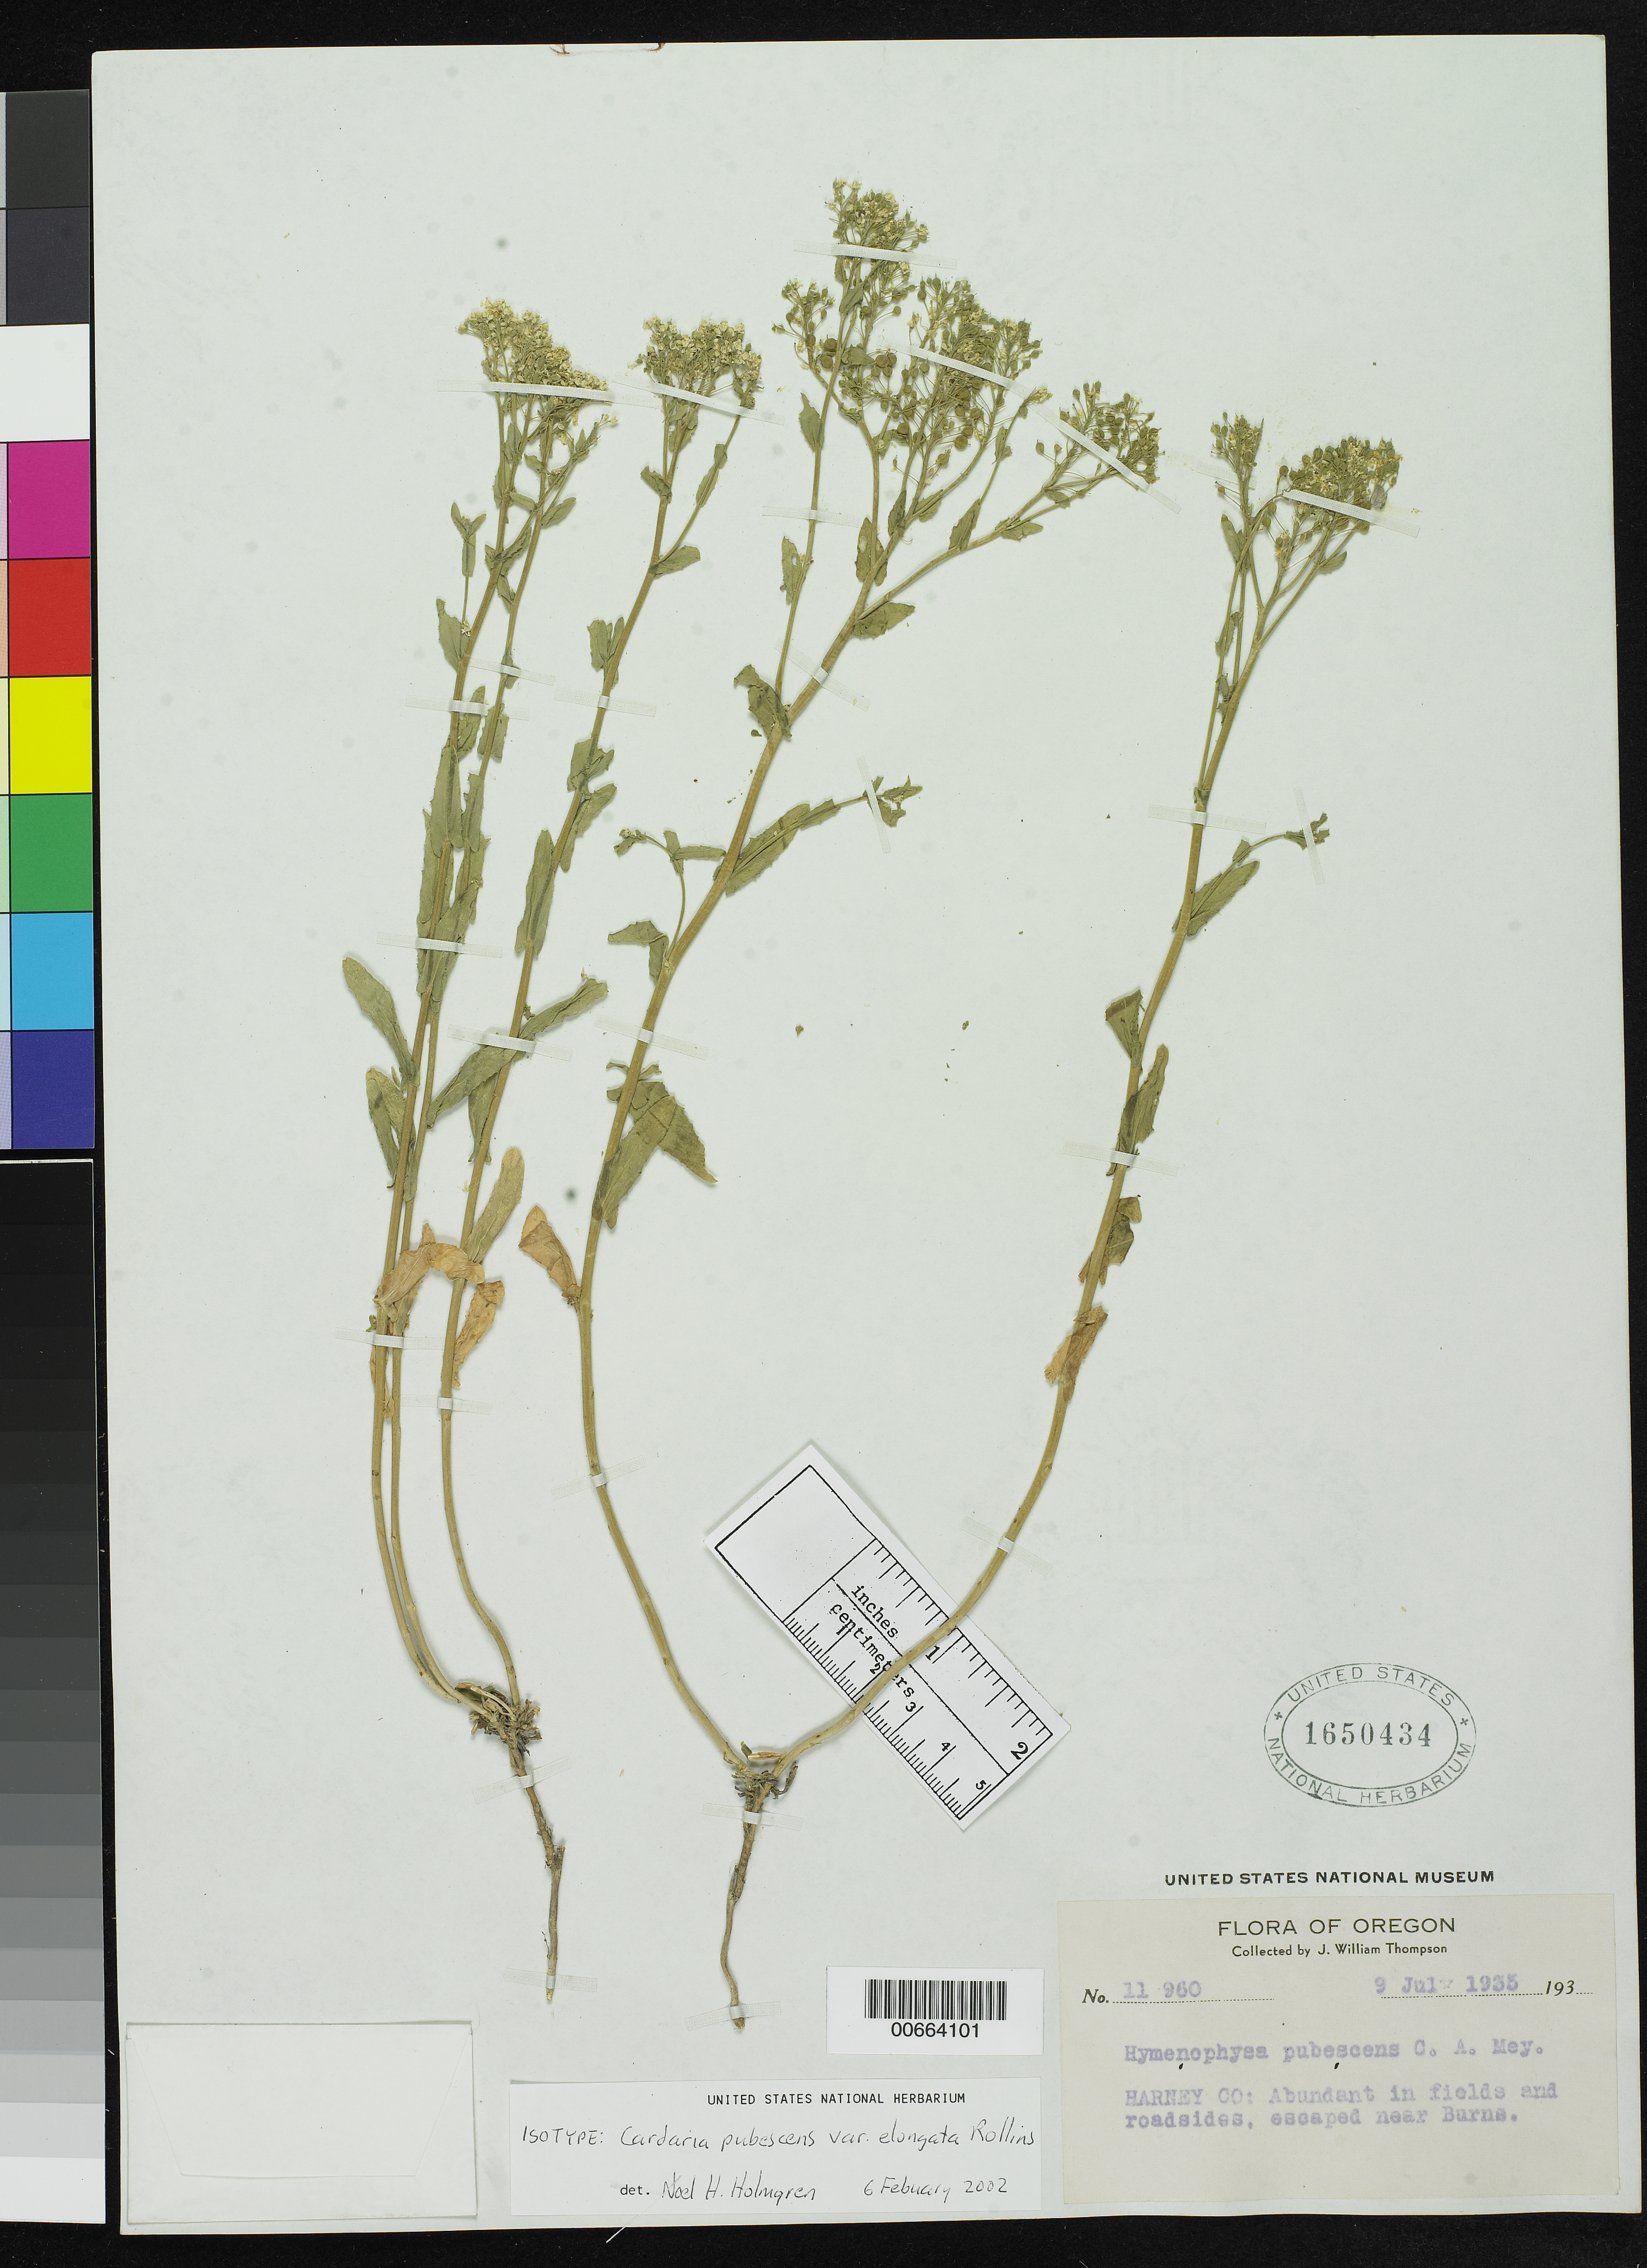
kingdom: Plantae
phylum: Tracheophyta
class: Magnoliopsida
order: Brassicales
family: Brassicaceae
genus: Cardaria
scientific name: Cardaria pubescens var. elongata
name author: Rollins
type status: Isotype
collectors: J. W. Thompson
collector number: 11960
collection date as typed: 09 Jul 1935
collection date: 1935-07-09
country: United States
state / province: Oregon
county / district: Harney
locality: Near Burns.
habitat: Abundant in fields and roadsides, escaped.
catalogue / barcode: US 1650434